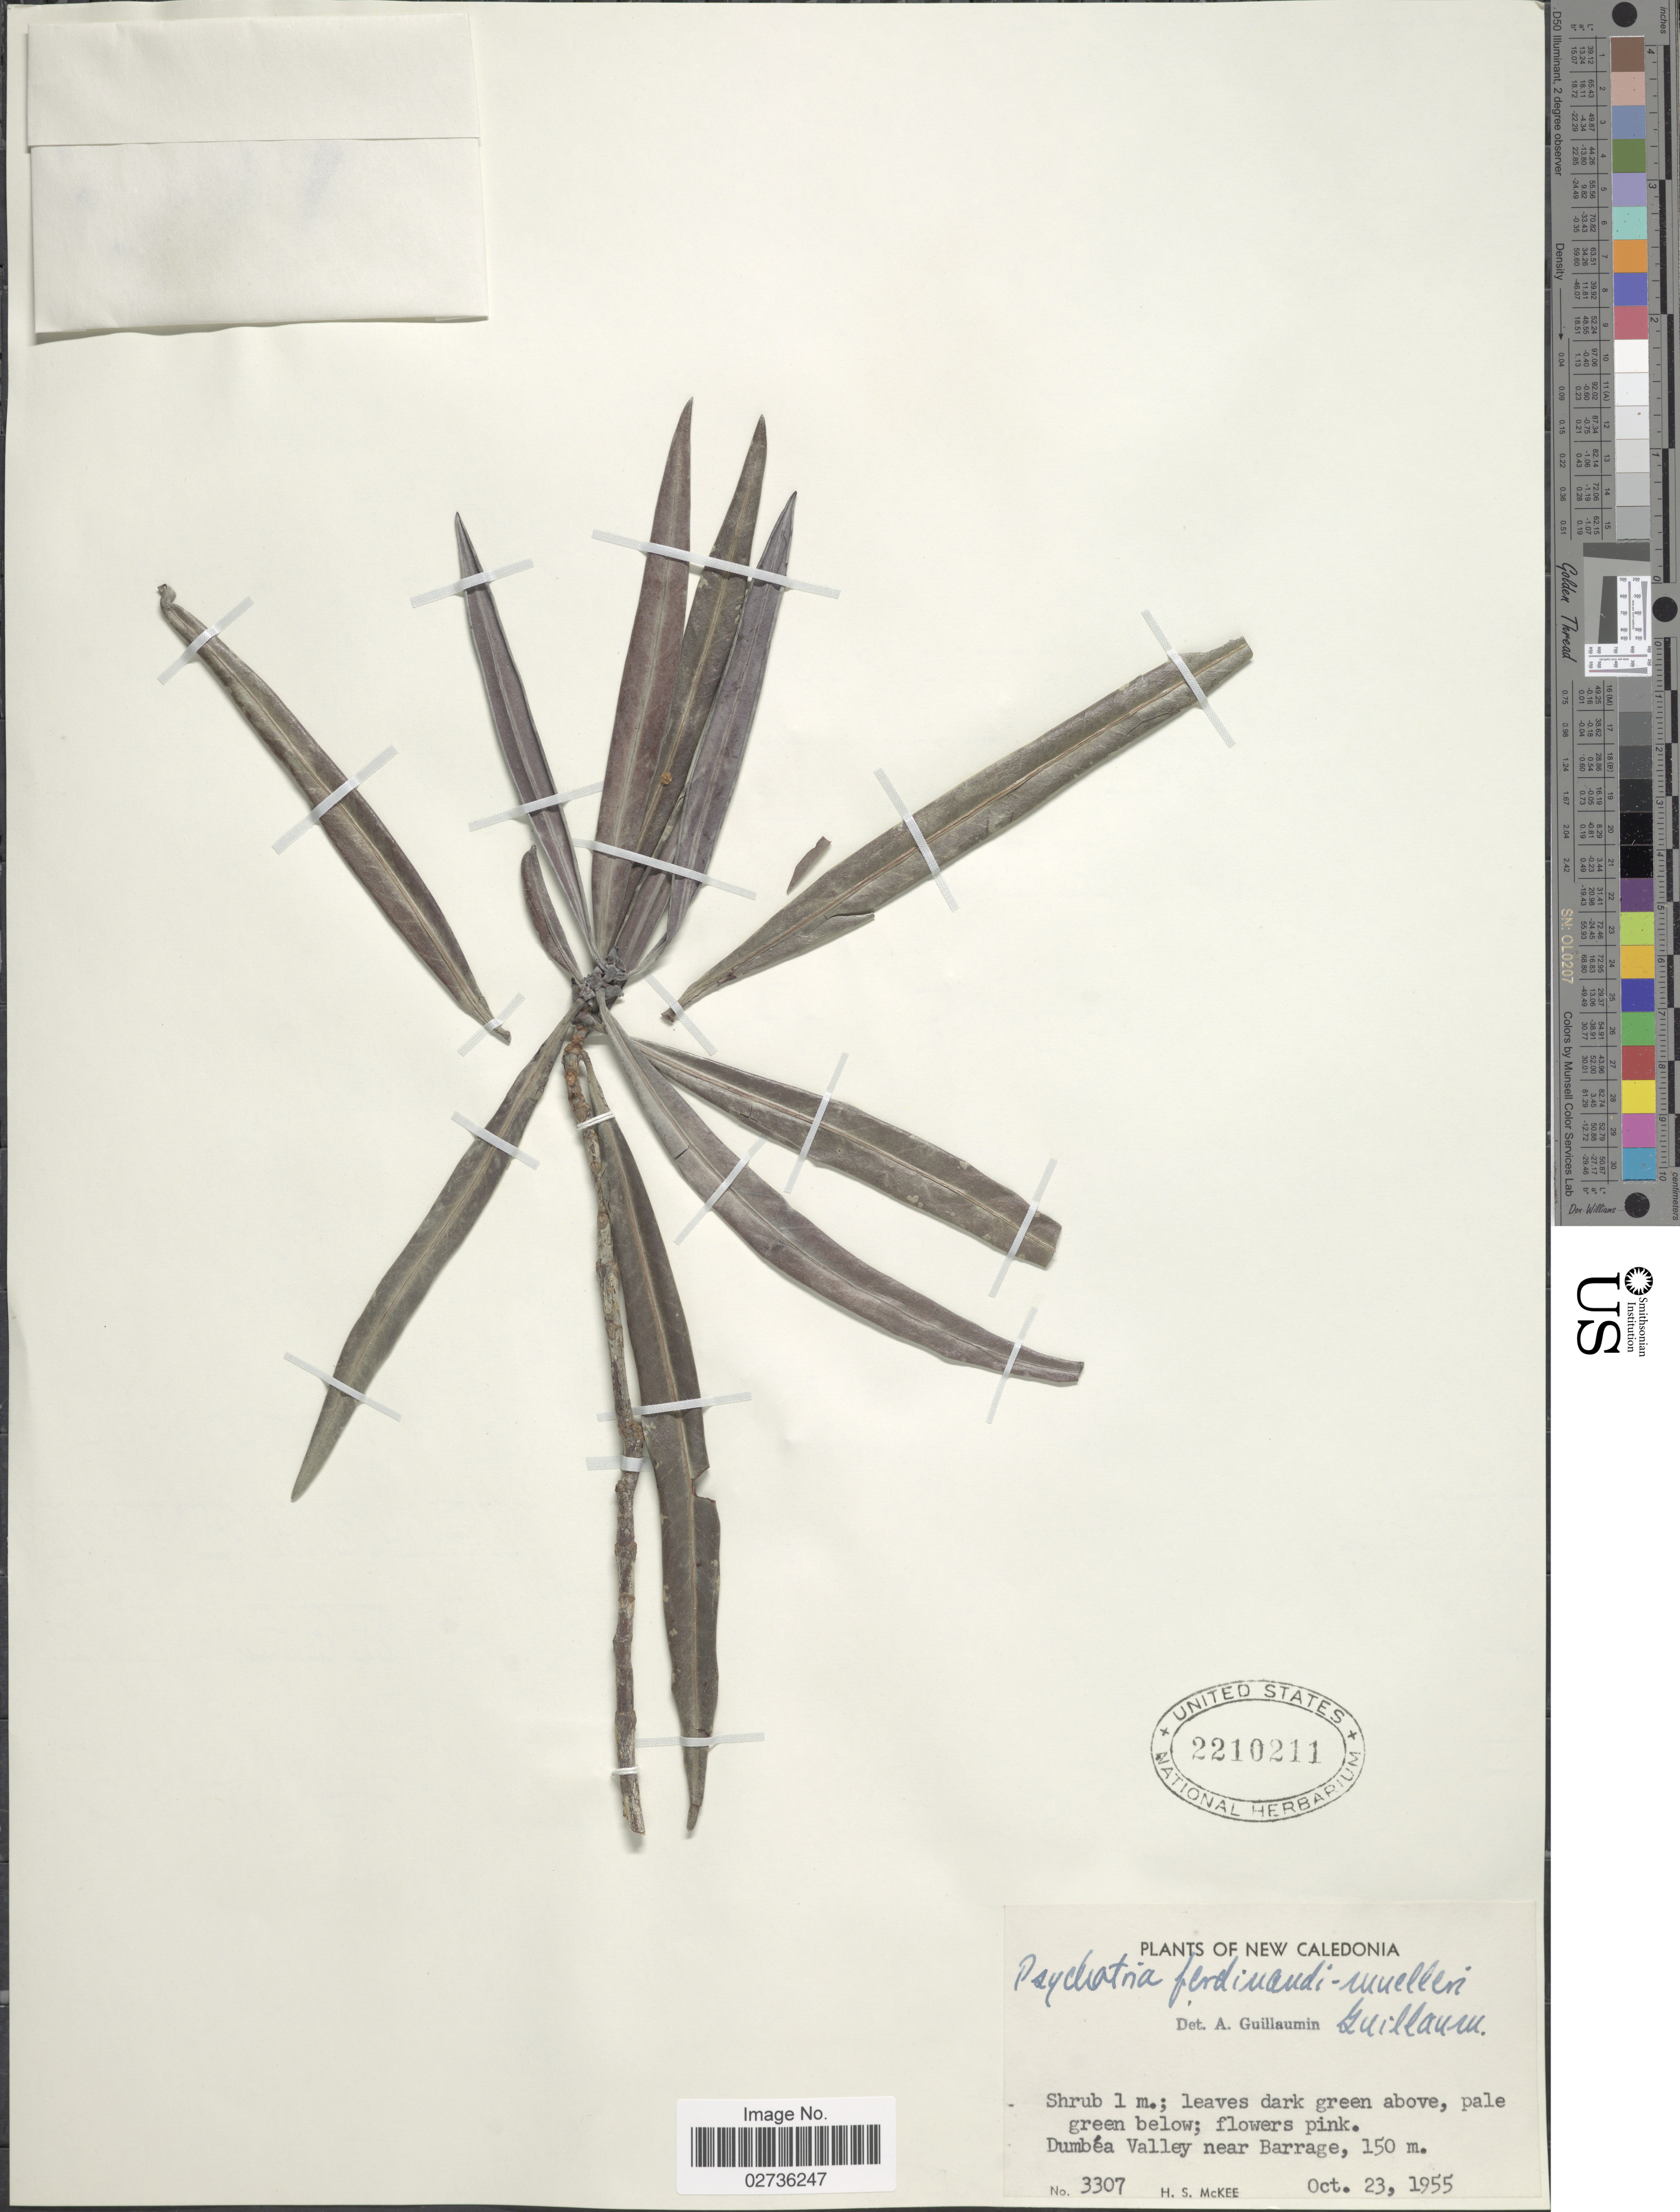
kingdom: Plantae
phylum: Tracheophyta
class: Magnoliopsida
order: Gentianales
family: Rubiaceae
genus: Psychotria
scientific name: Psychotria ferdinandi-muelleri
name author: Guillaumin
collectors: H. S. McKee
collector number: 3307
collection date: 1955-10-23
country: New Caledonia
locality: Dumbéa Valley near Barrage.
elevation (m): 150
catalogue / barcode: US 2210211